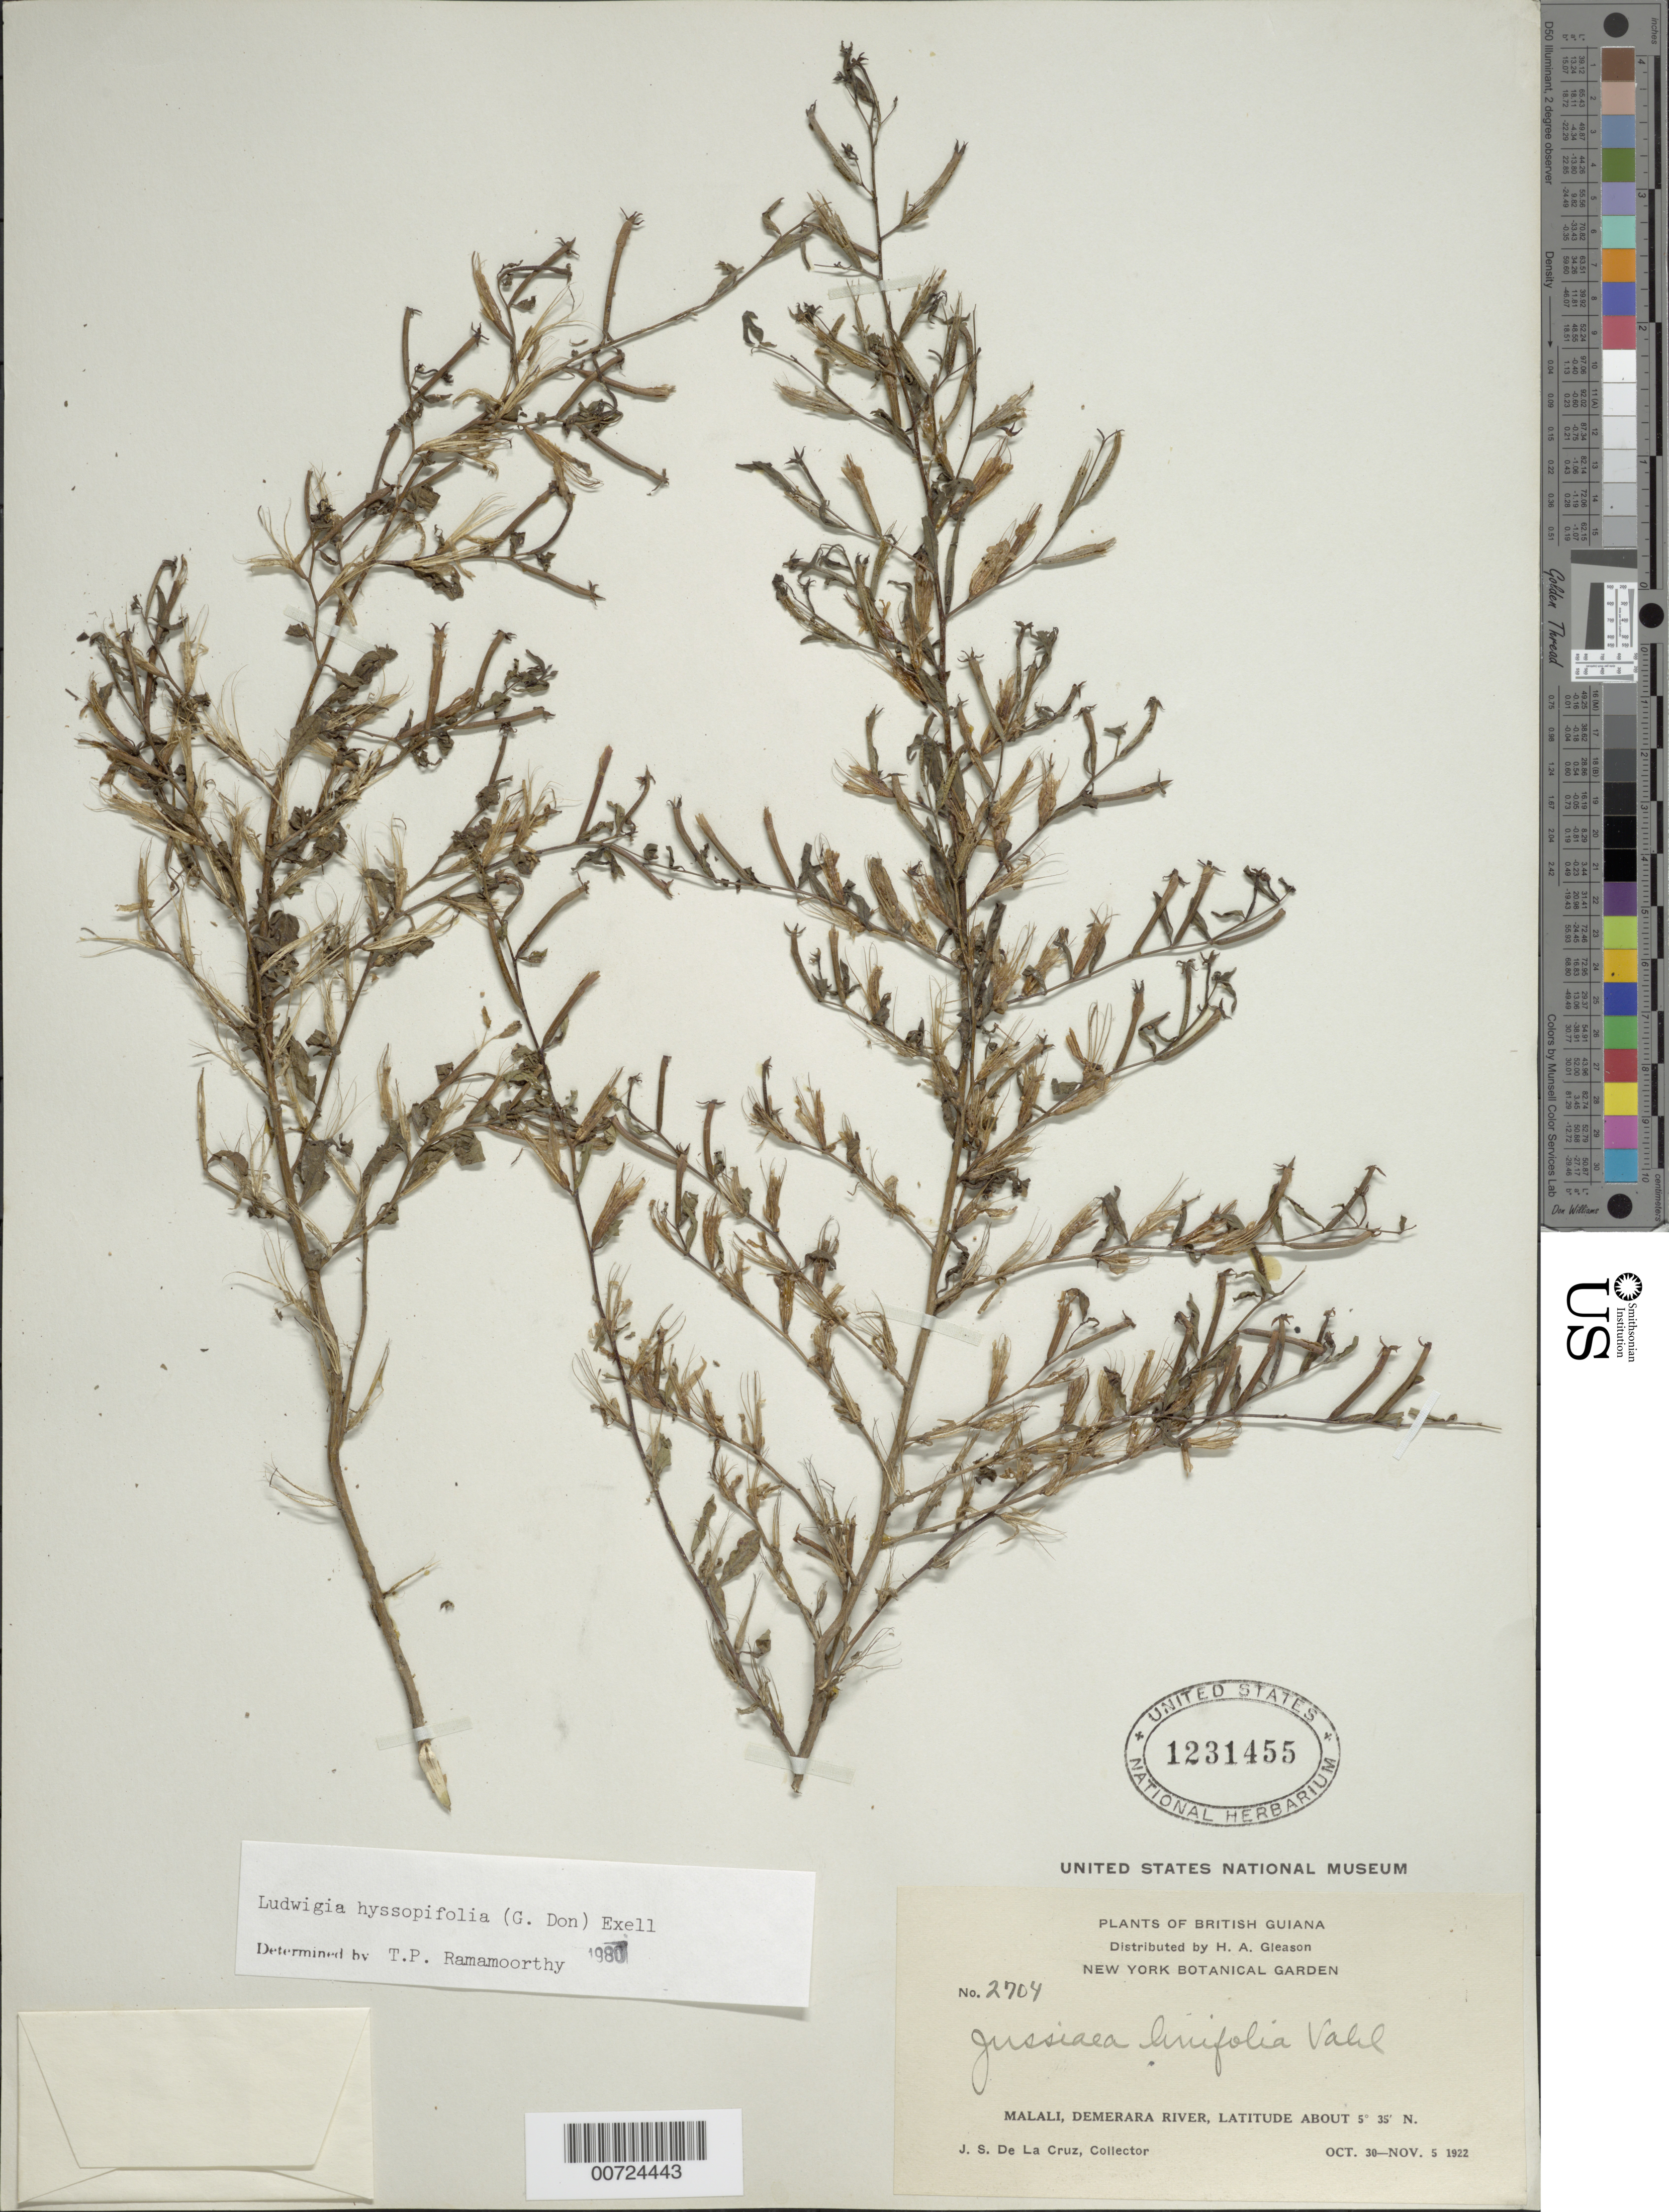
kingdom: Plantae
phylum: Tracheophyta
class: Magnoliopsida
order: Myrtales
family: Onagraceae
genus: Ludwigia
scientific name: Ludwigia hyssopifolia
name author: (G. Don) Exell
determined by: Ramamoorthy, T. P.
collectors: J. S. de la Cruz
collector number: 2704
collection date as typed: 30-Oct-22 to 5-Nov-22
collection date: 1922-10-30/1922-11-05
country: Guyana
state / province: U. Demerara-Berbice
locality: Malali, Demerara R.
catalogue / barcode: US 1231455